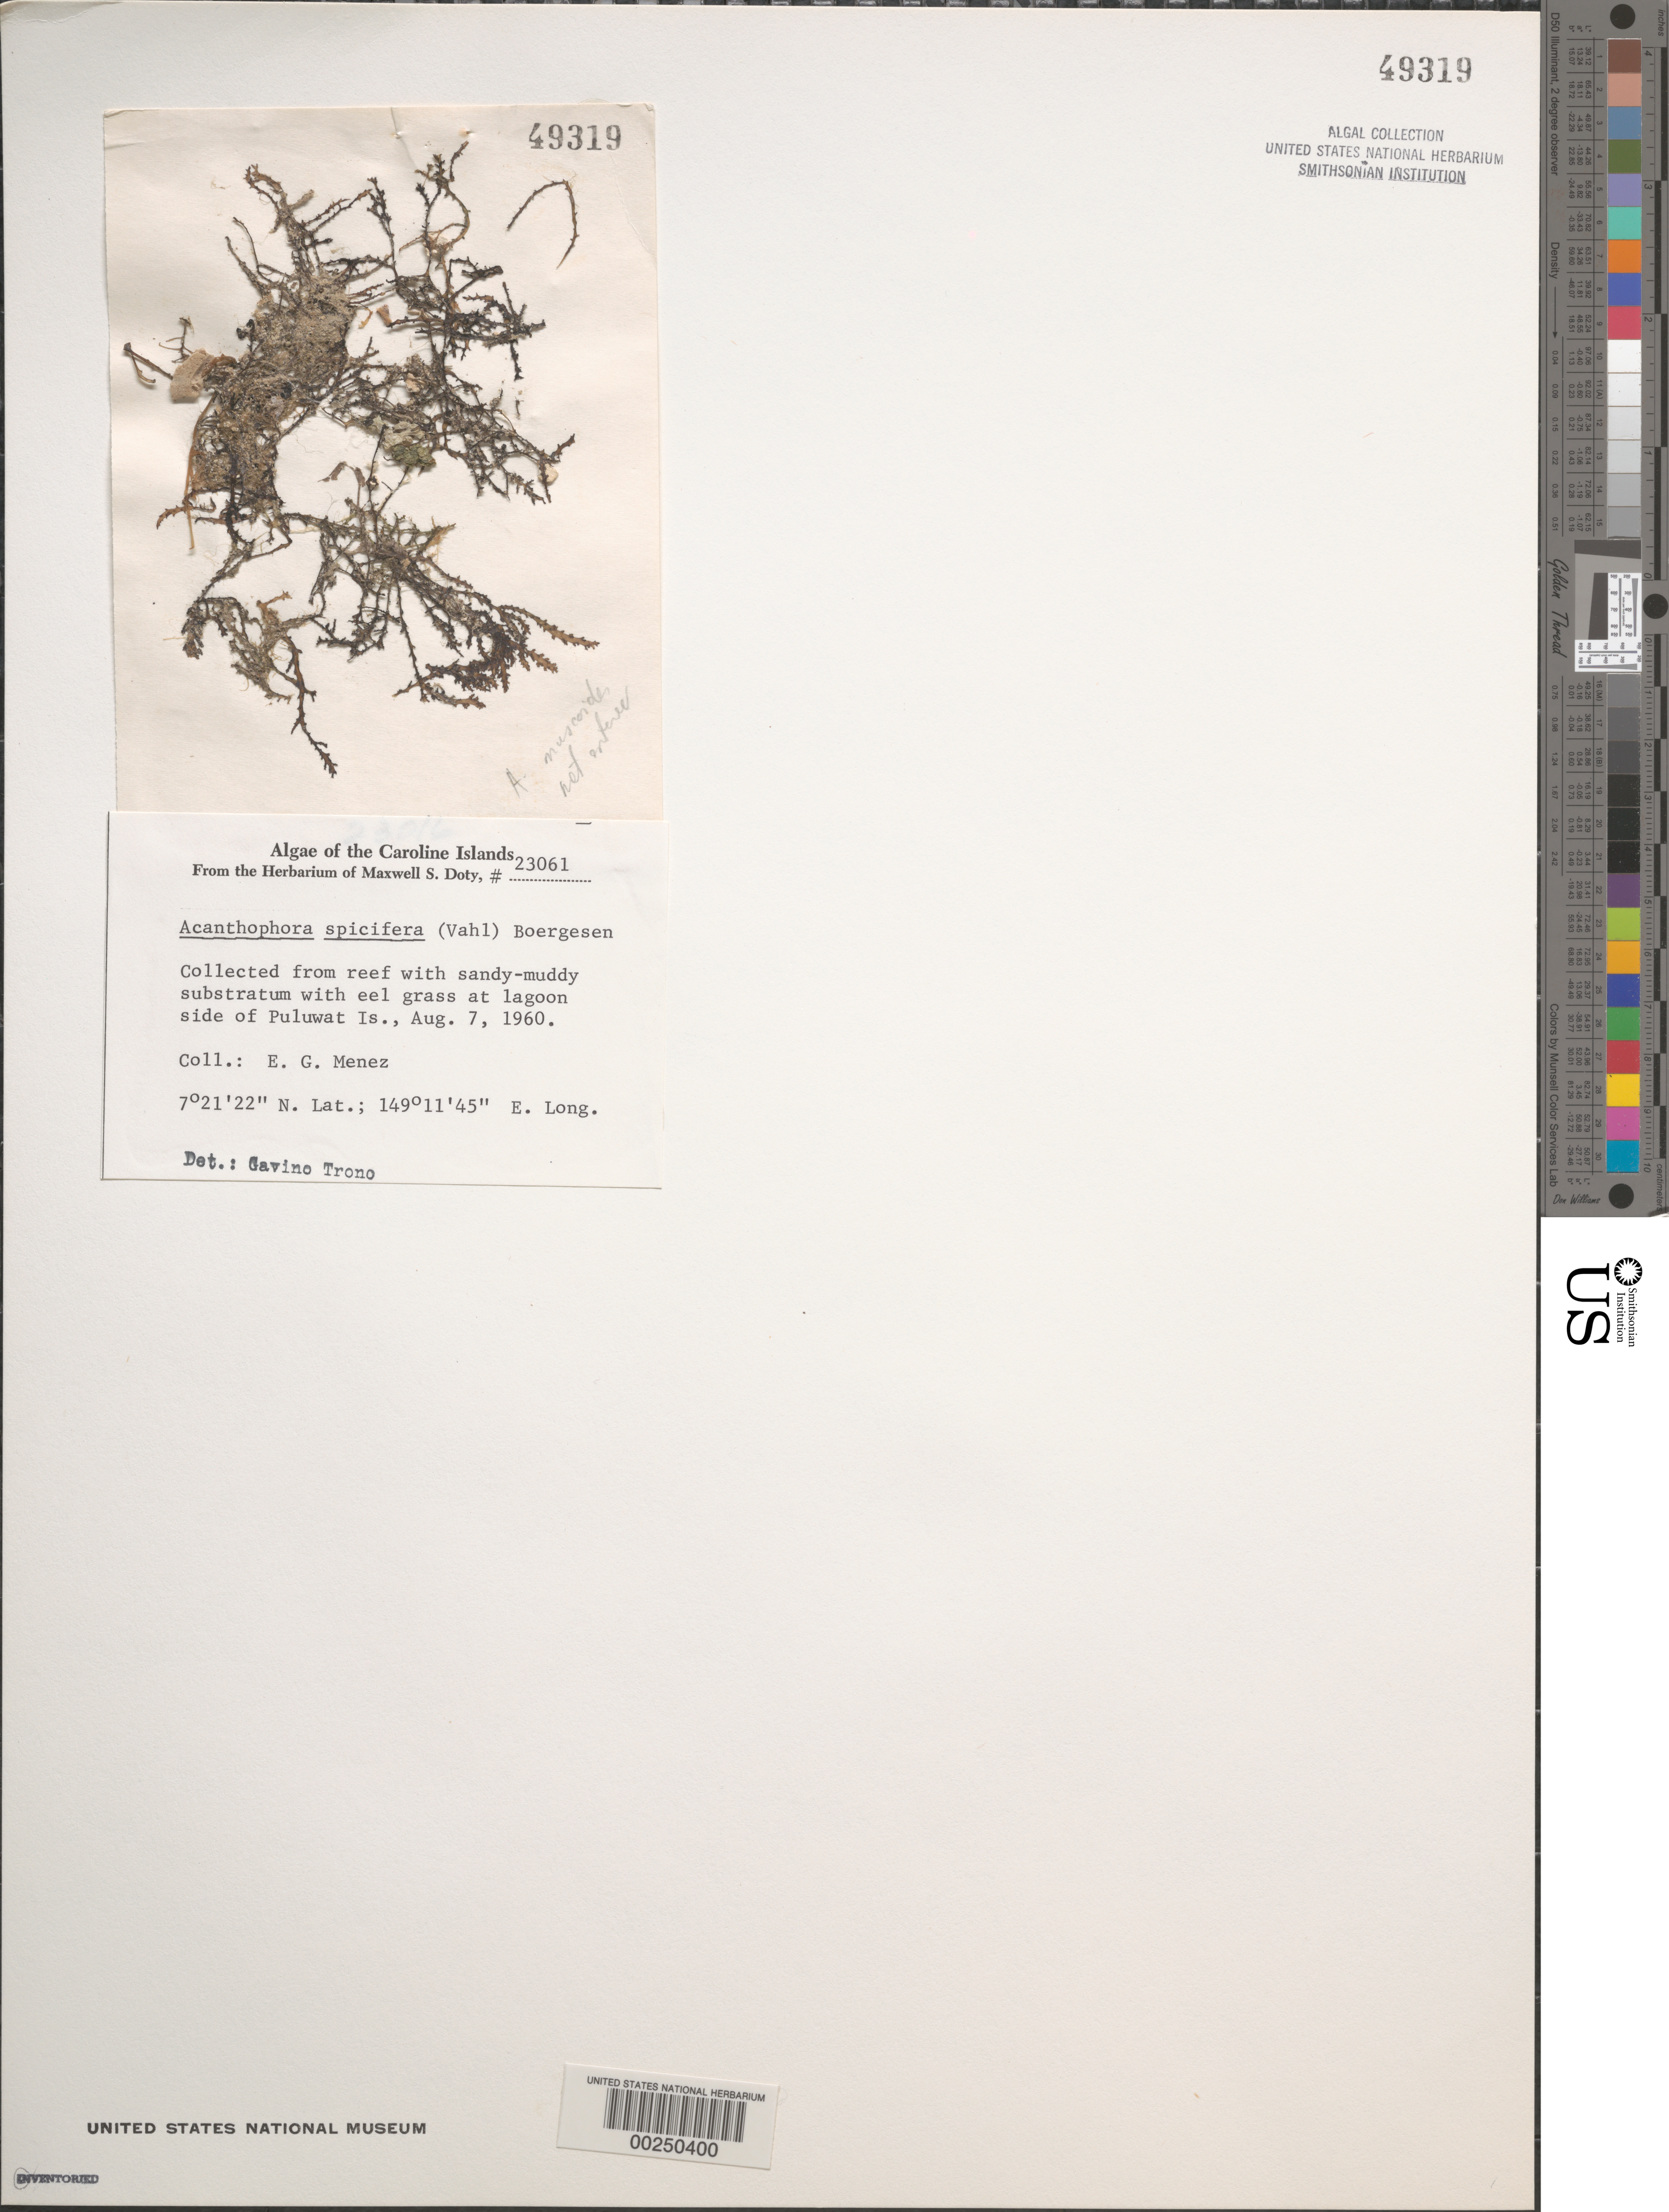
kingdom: Plantae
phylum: Rhodophyta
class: Florideophyceae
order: Ceramiales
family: Rhodomelaceae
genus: Acanthophora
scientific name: Acanthophora spicifera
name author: (Vahl) Børgesen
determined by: Trono, Gavino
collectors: Meñez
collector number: MSD 23061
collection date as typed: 07 Aug 1960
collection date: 1960-08-07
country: Micronesia, Federated States of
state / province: Truk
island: Puluwat Atoll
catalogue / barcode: US 49319